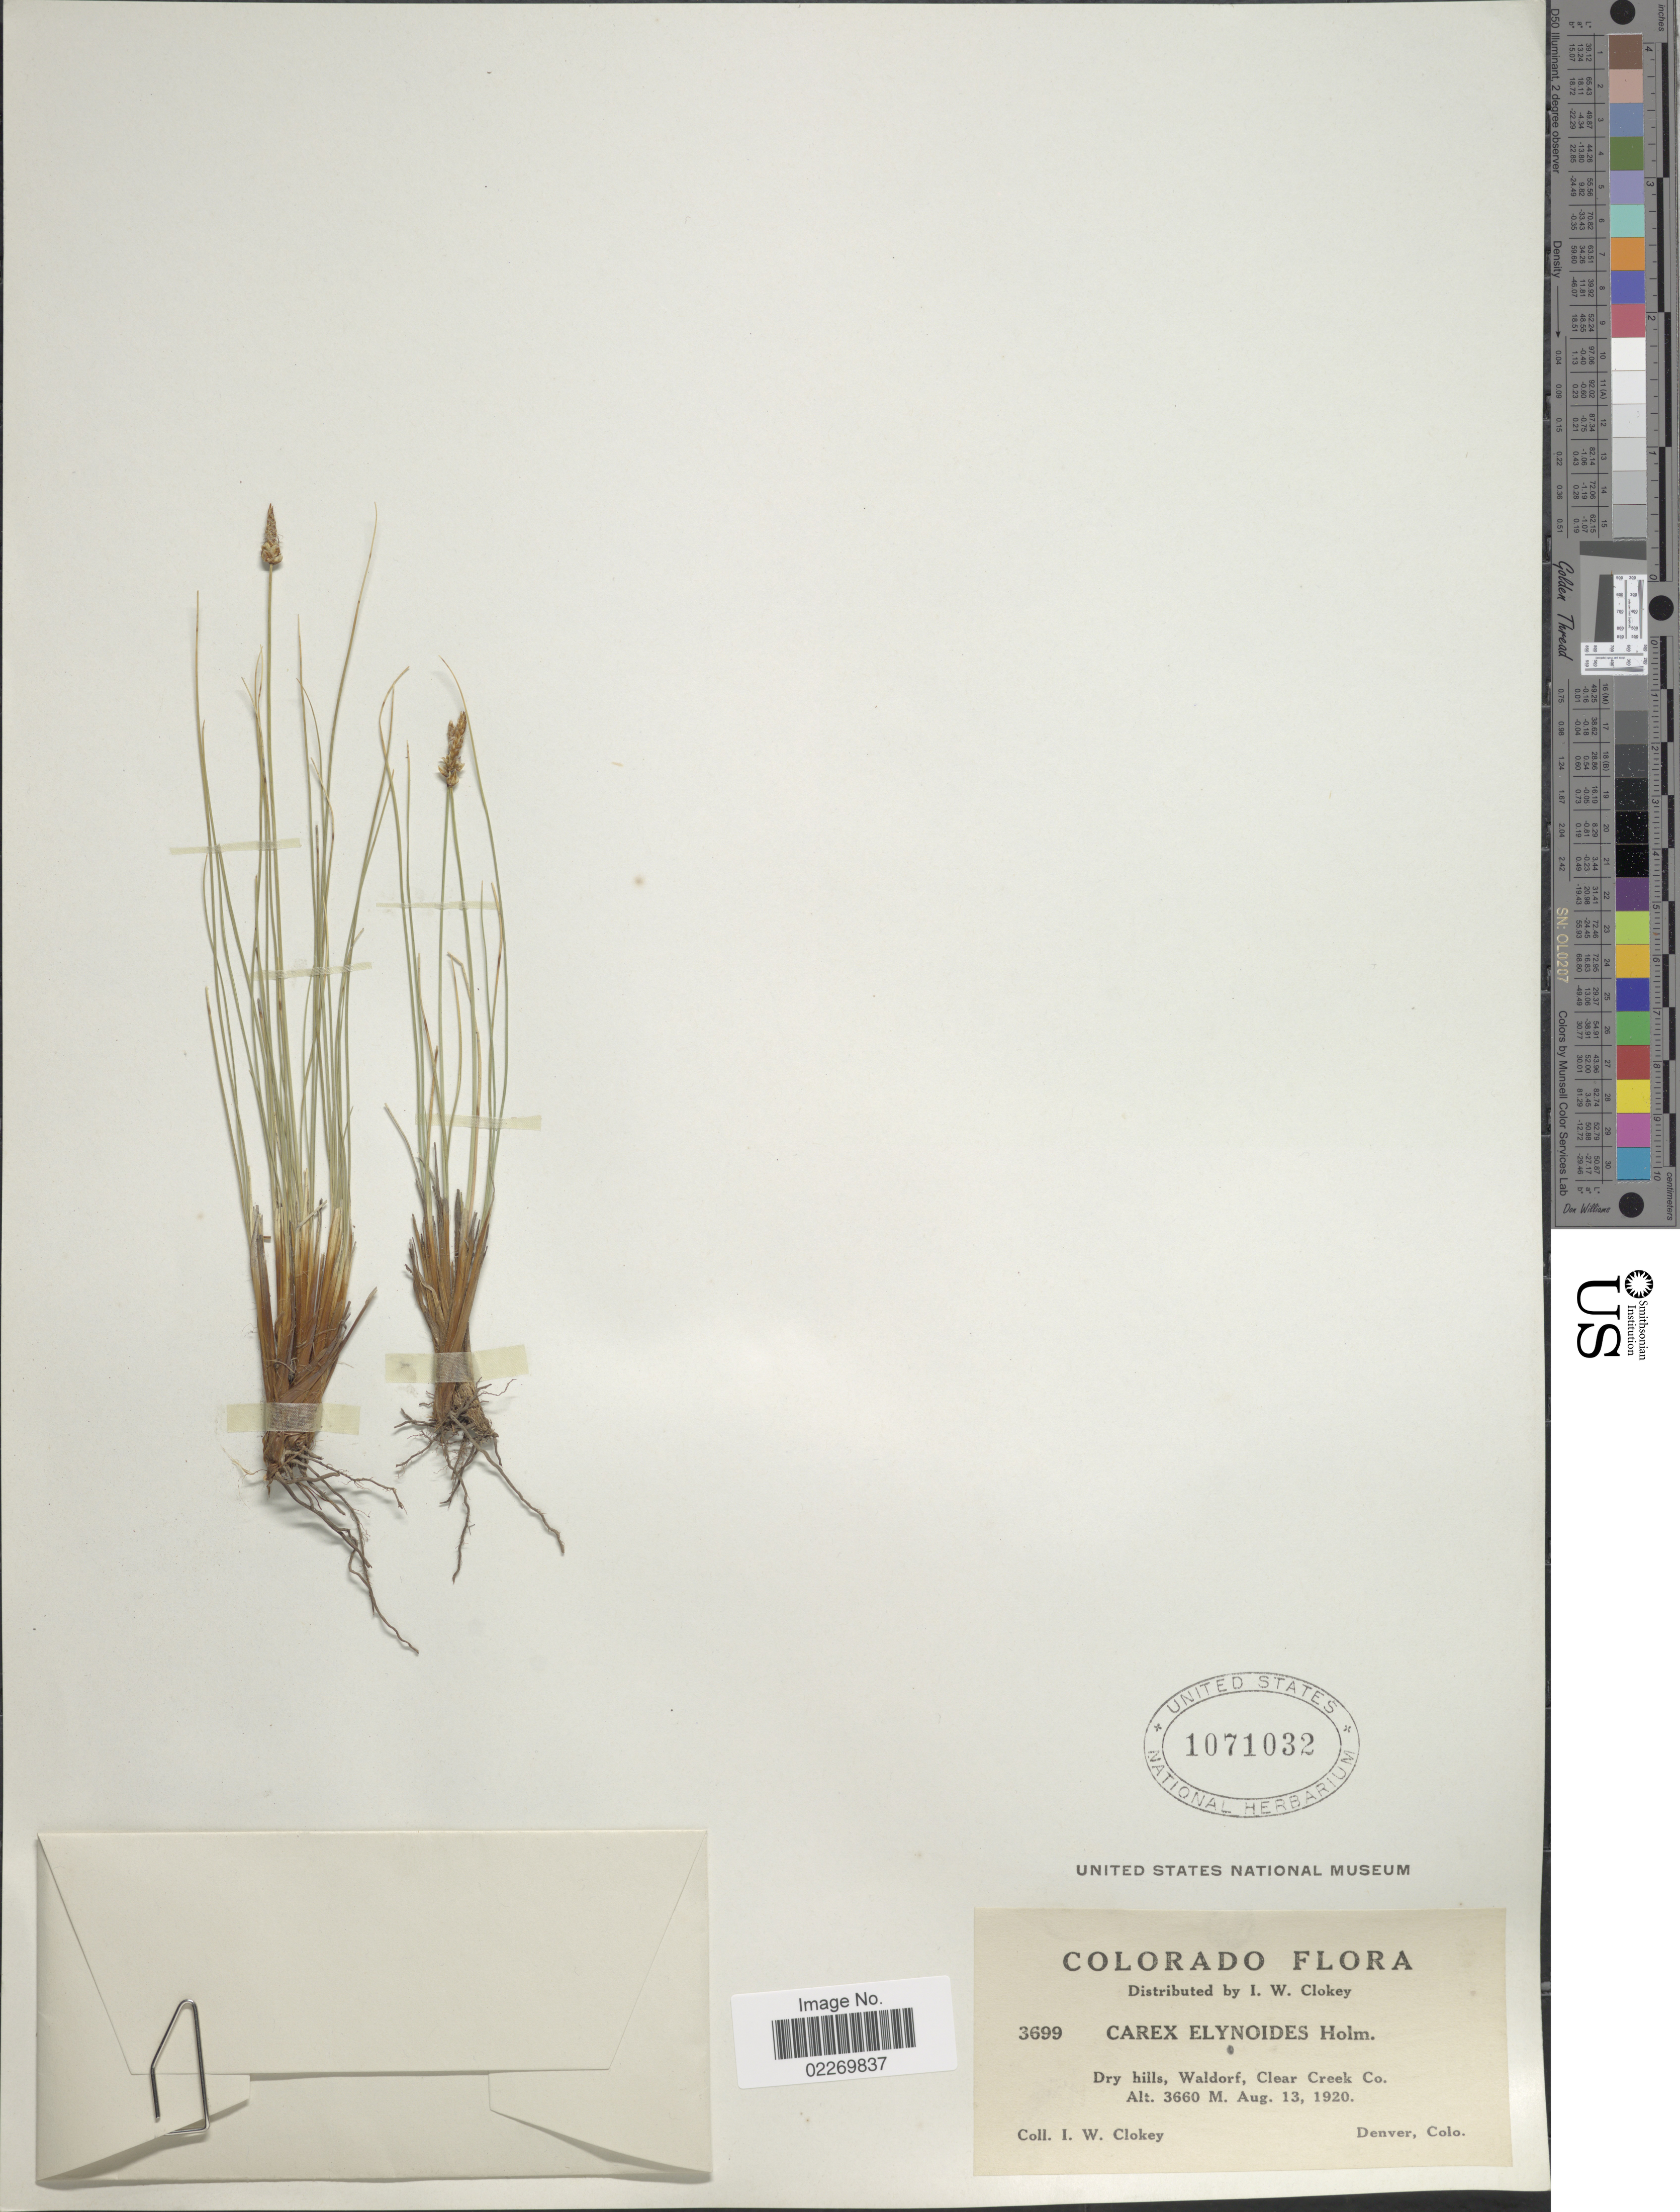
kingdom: Plantae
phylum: Tracheophyta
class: Liliopsida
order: Poales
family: Cyperaceae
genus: Carex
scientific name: Carex elynoides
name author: Holm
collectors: I. W. Clokey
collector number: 3699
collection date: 1920-08-13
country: United States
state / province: Colorado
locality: Dry hills, Waldorf, Clear Creek Co.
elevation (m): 3660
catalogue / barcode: US 1071032